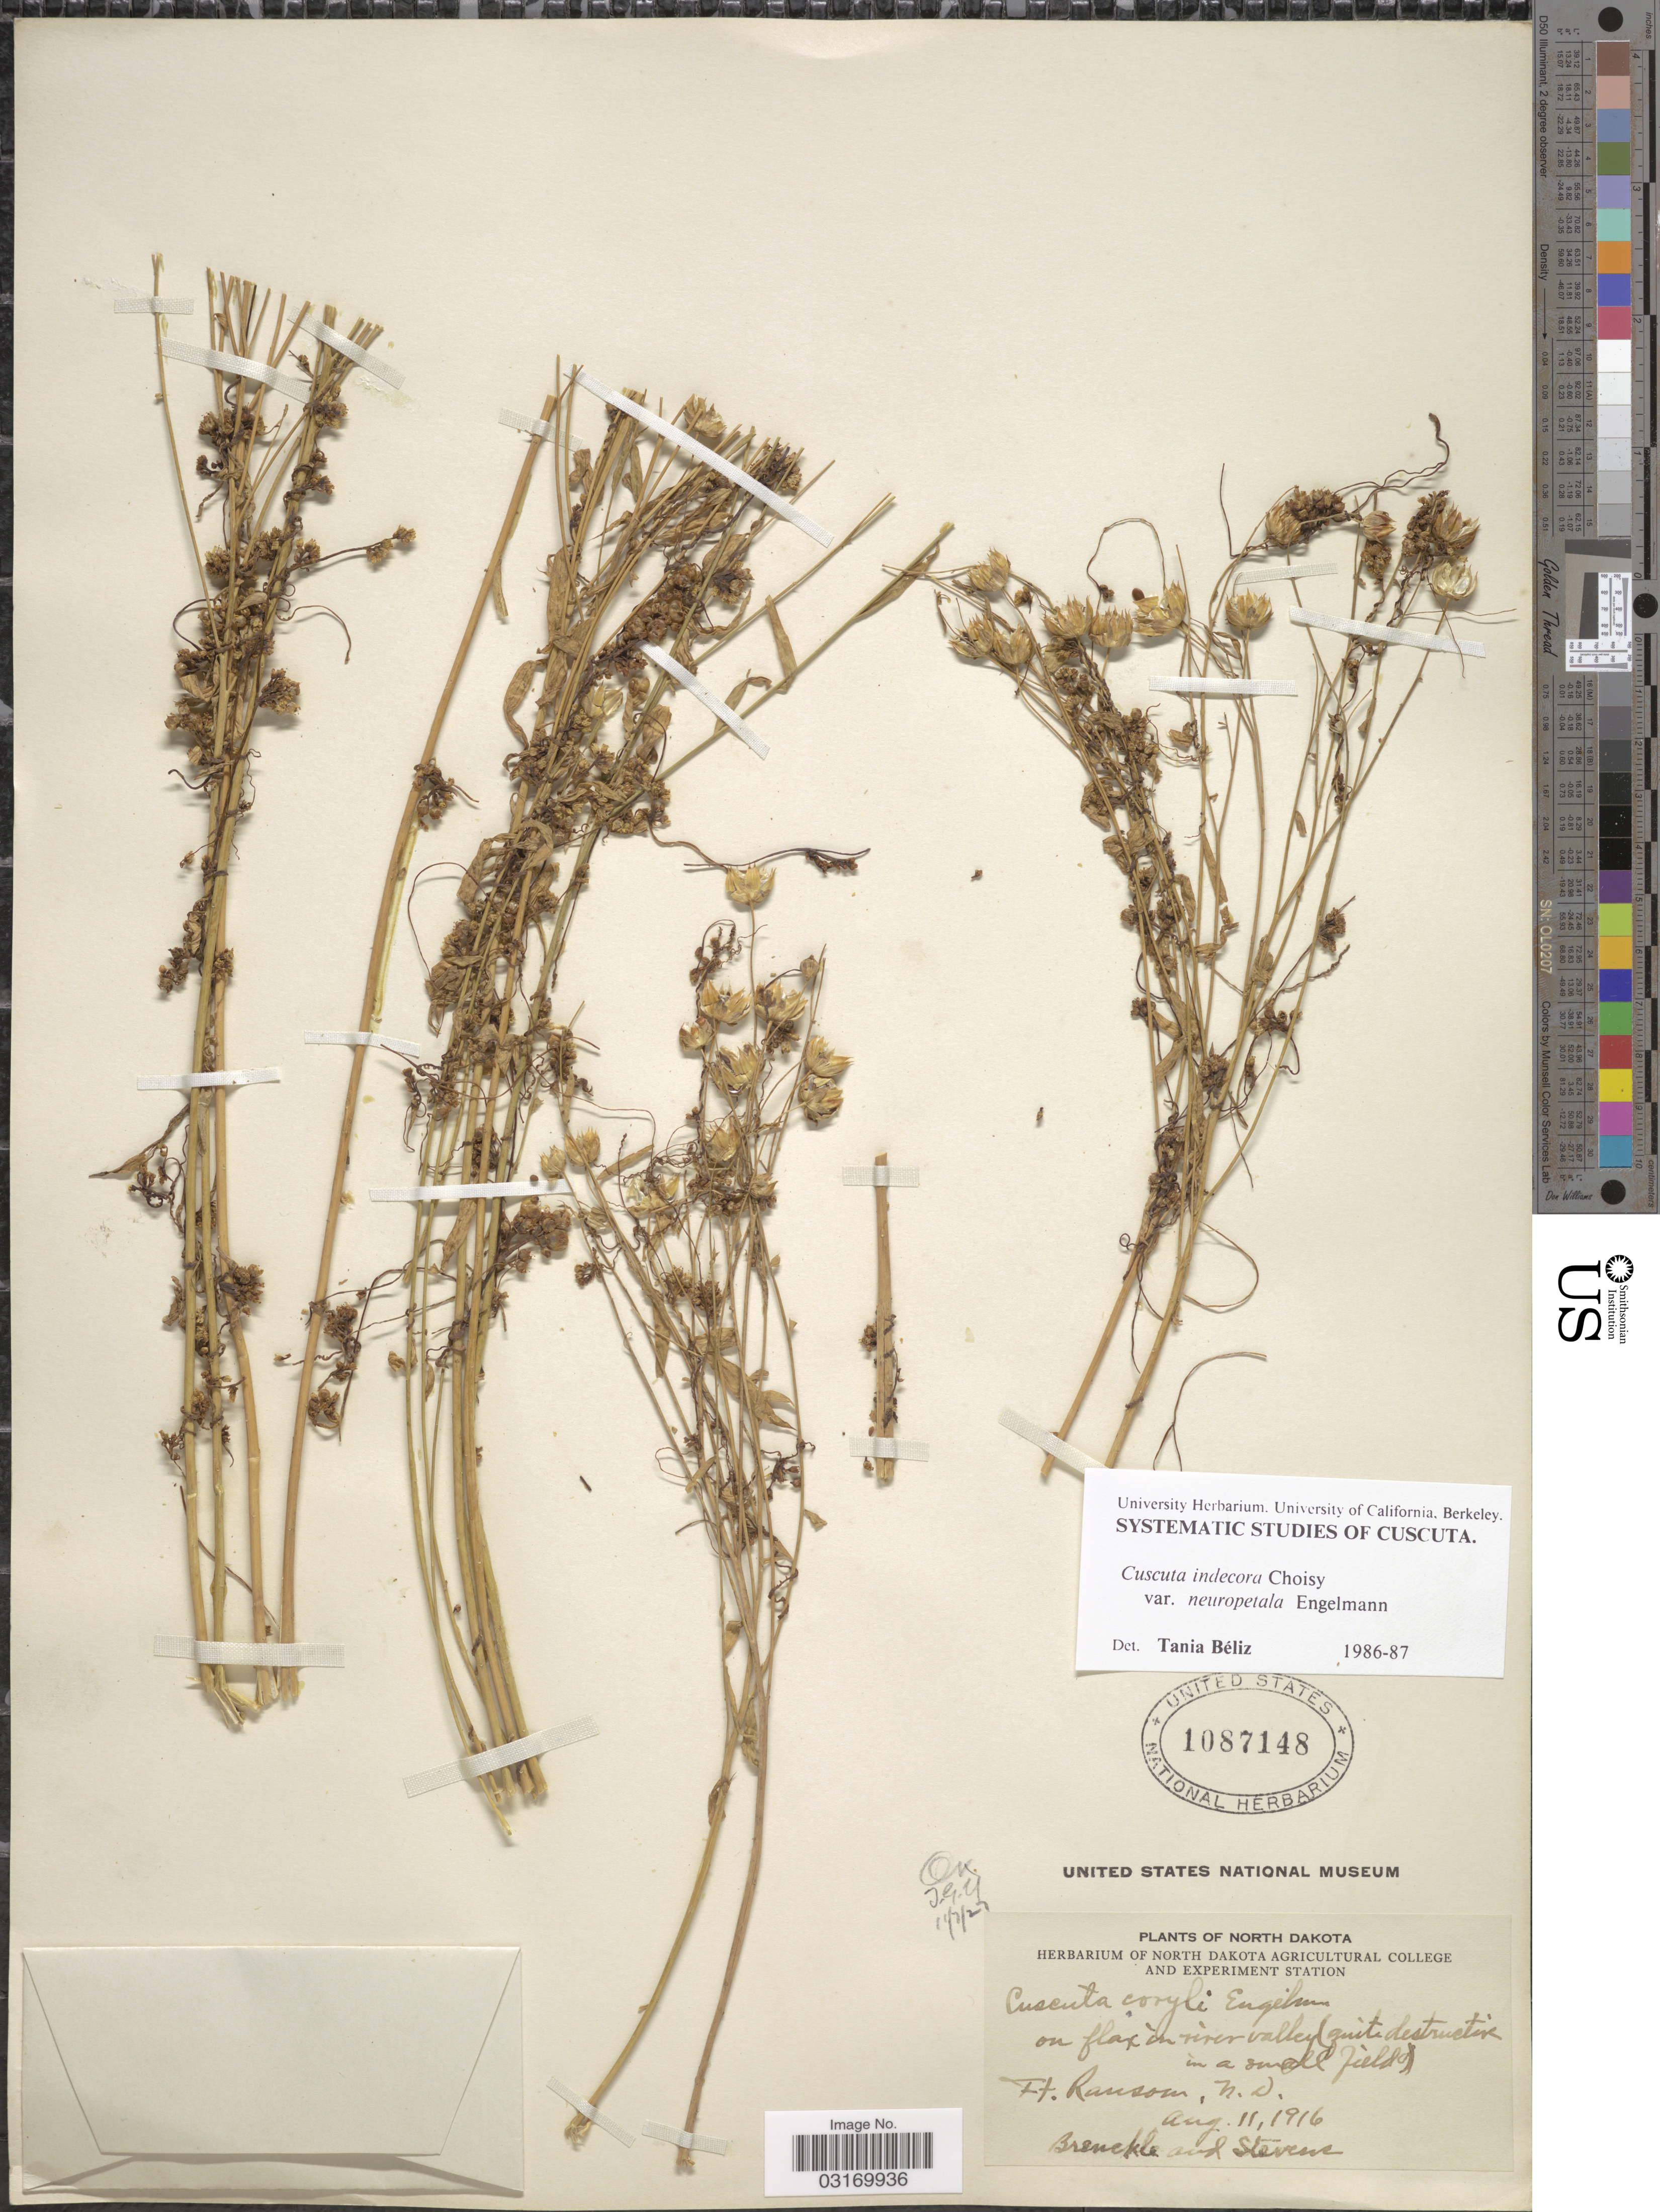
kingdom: Plantae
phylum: Tracheophyta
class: Magnoliopsida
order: Solanales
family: Convolvulaceae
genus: Cuscuta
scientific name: Cuscuta indecora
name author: Choisy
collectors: J. Brenckle & -. Stevens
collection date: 1916-08-11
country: United States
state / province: North Dakota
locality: Ft. Ransom, N.D.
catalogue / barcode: US 1087148